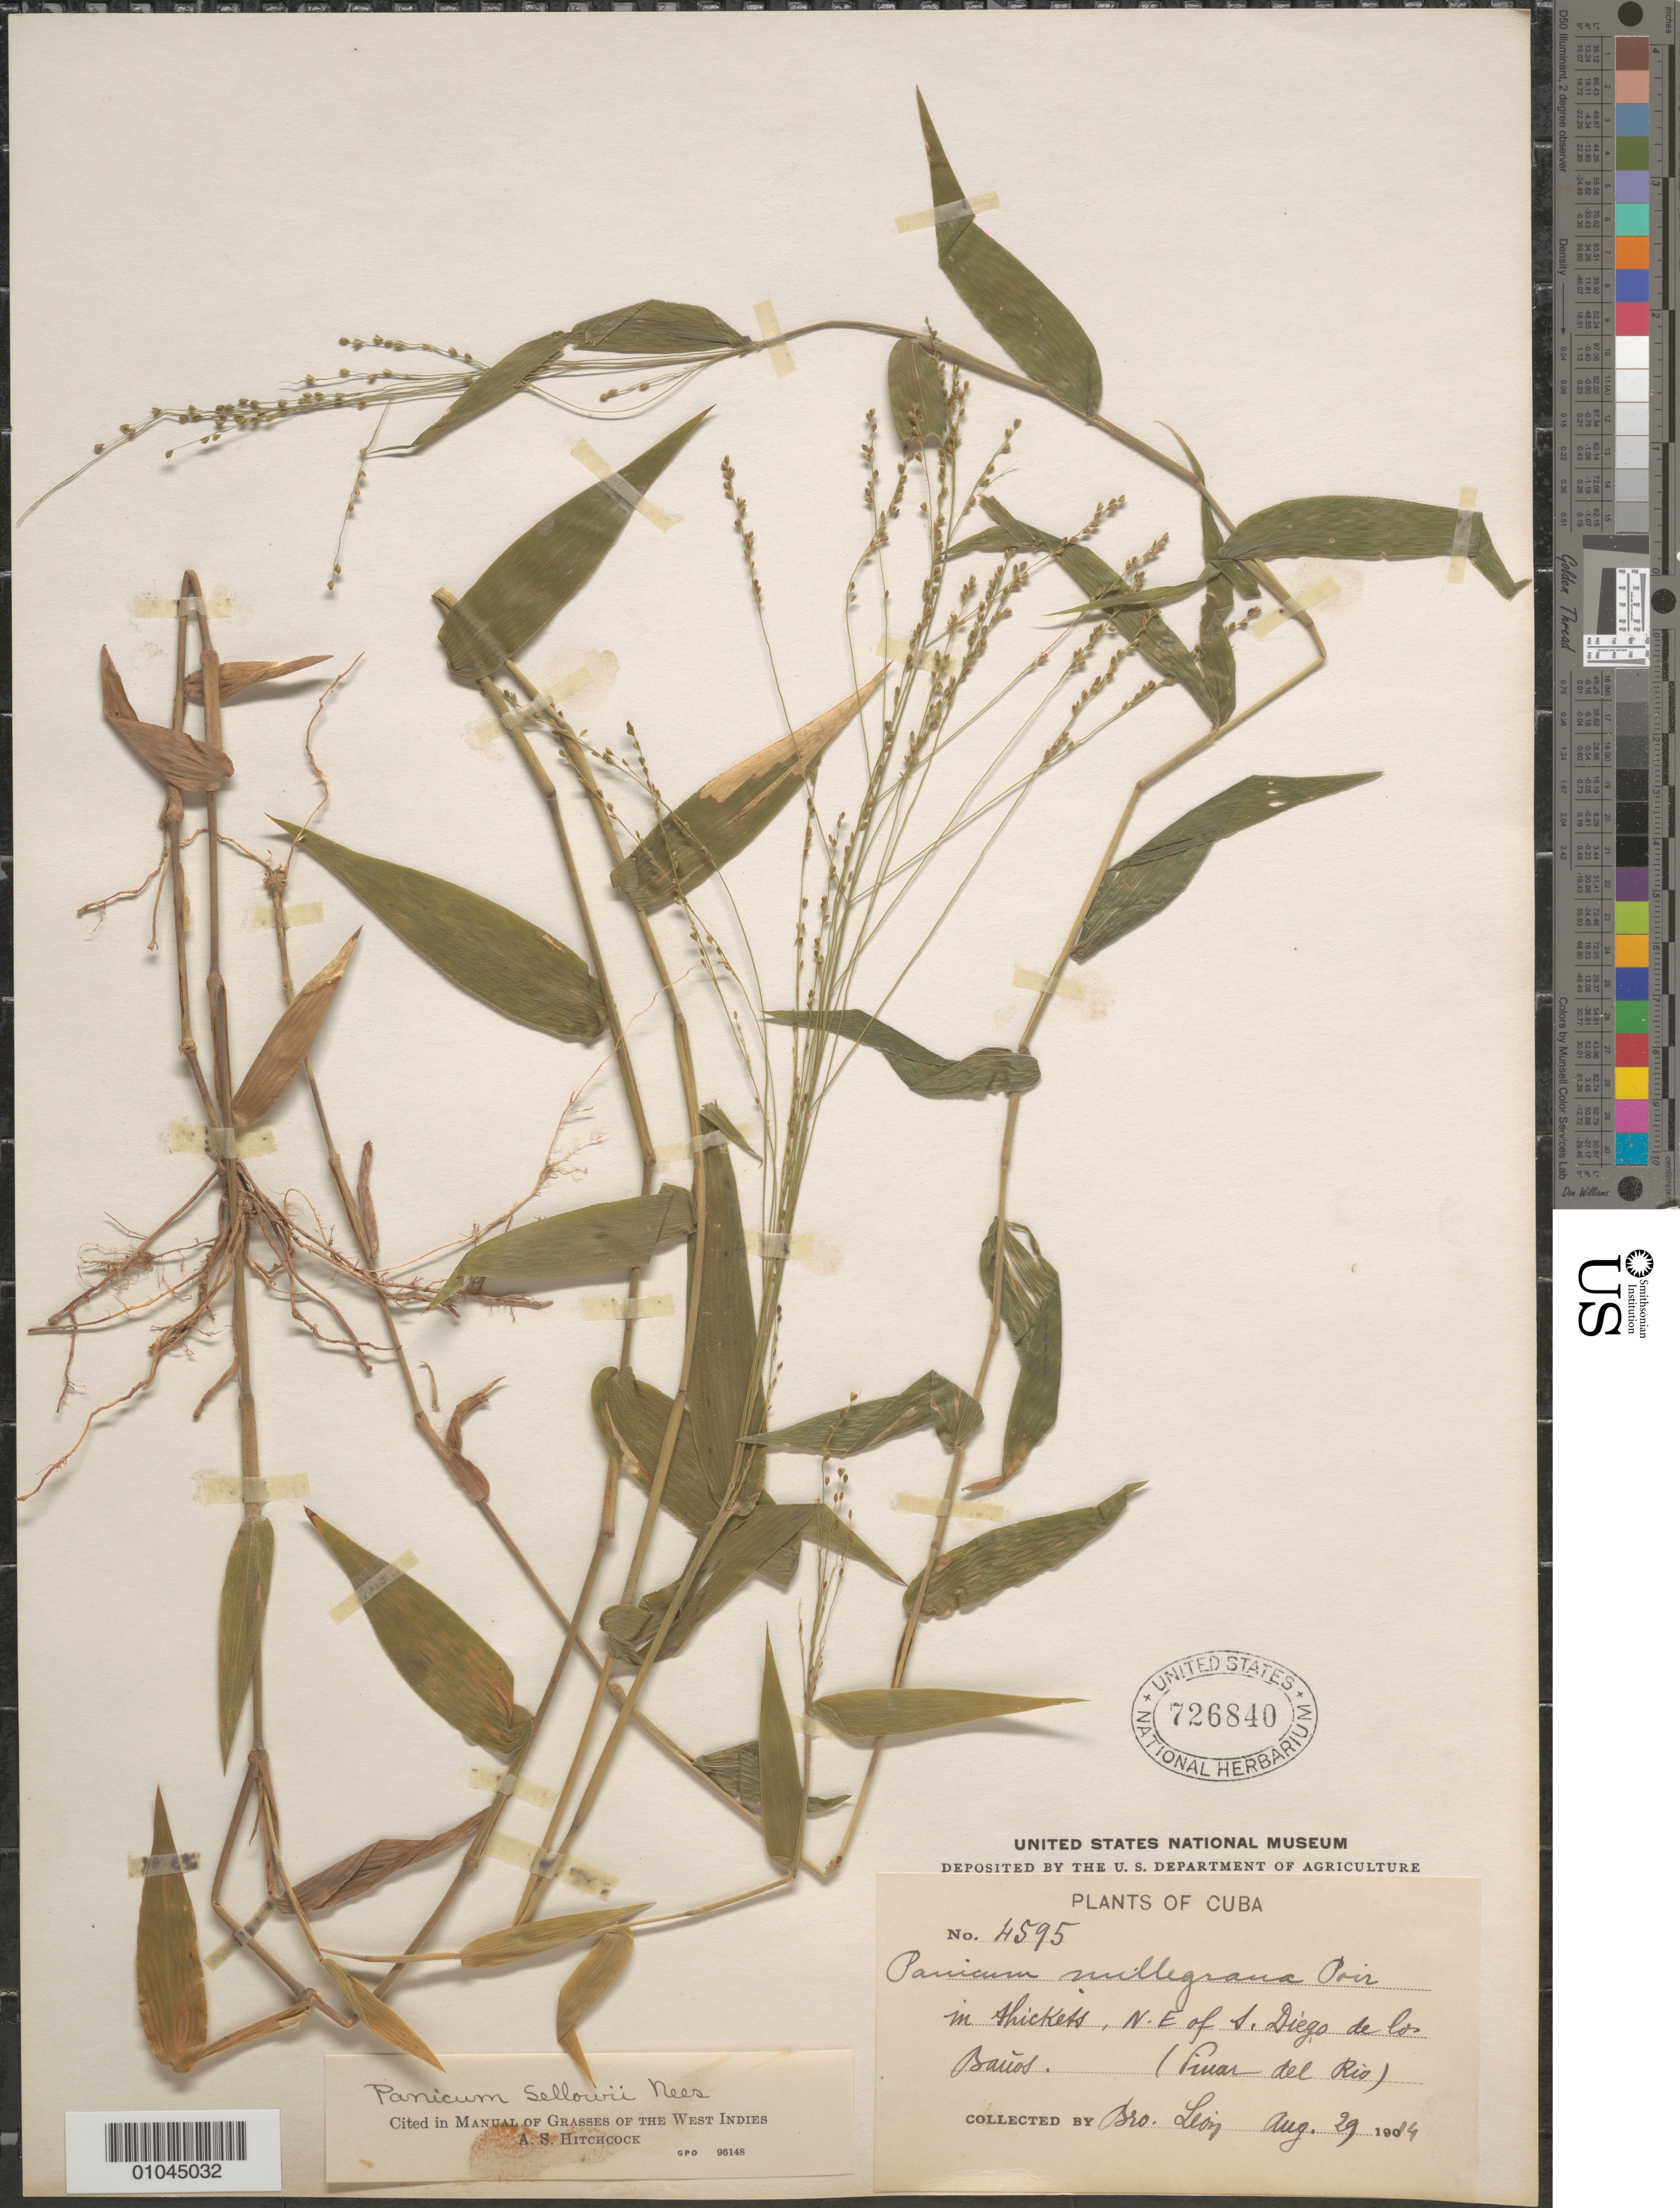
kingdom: Plantae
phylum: Tracheophyta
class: Liliopsida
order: Poales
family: Poaceae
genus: Panicum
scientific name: Panicum sellowii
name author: Nees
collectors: Bro. León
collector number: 4595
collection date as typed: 29 Aug 1914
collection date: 1914-08-29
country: Cuba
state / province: Pinar del Rio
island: Cuba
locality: NE of San Diego de los Banos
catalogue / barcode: US 726840